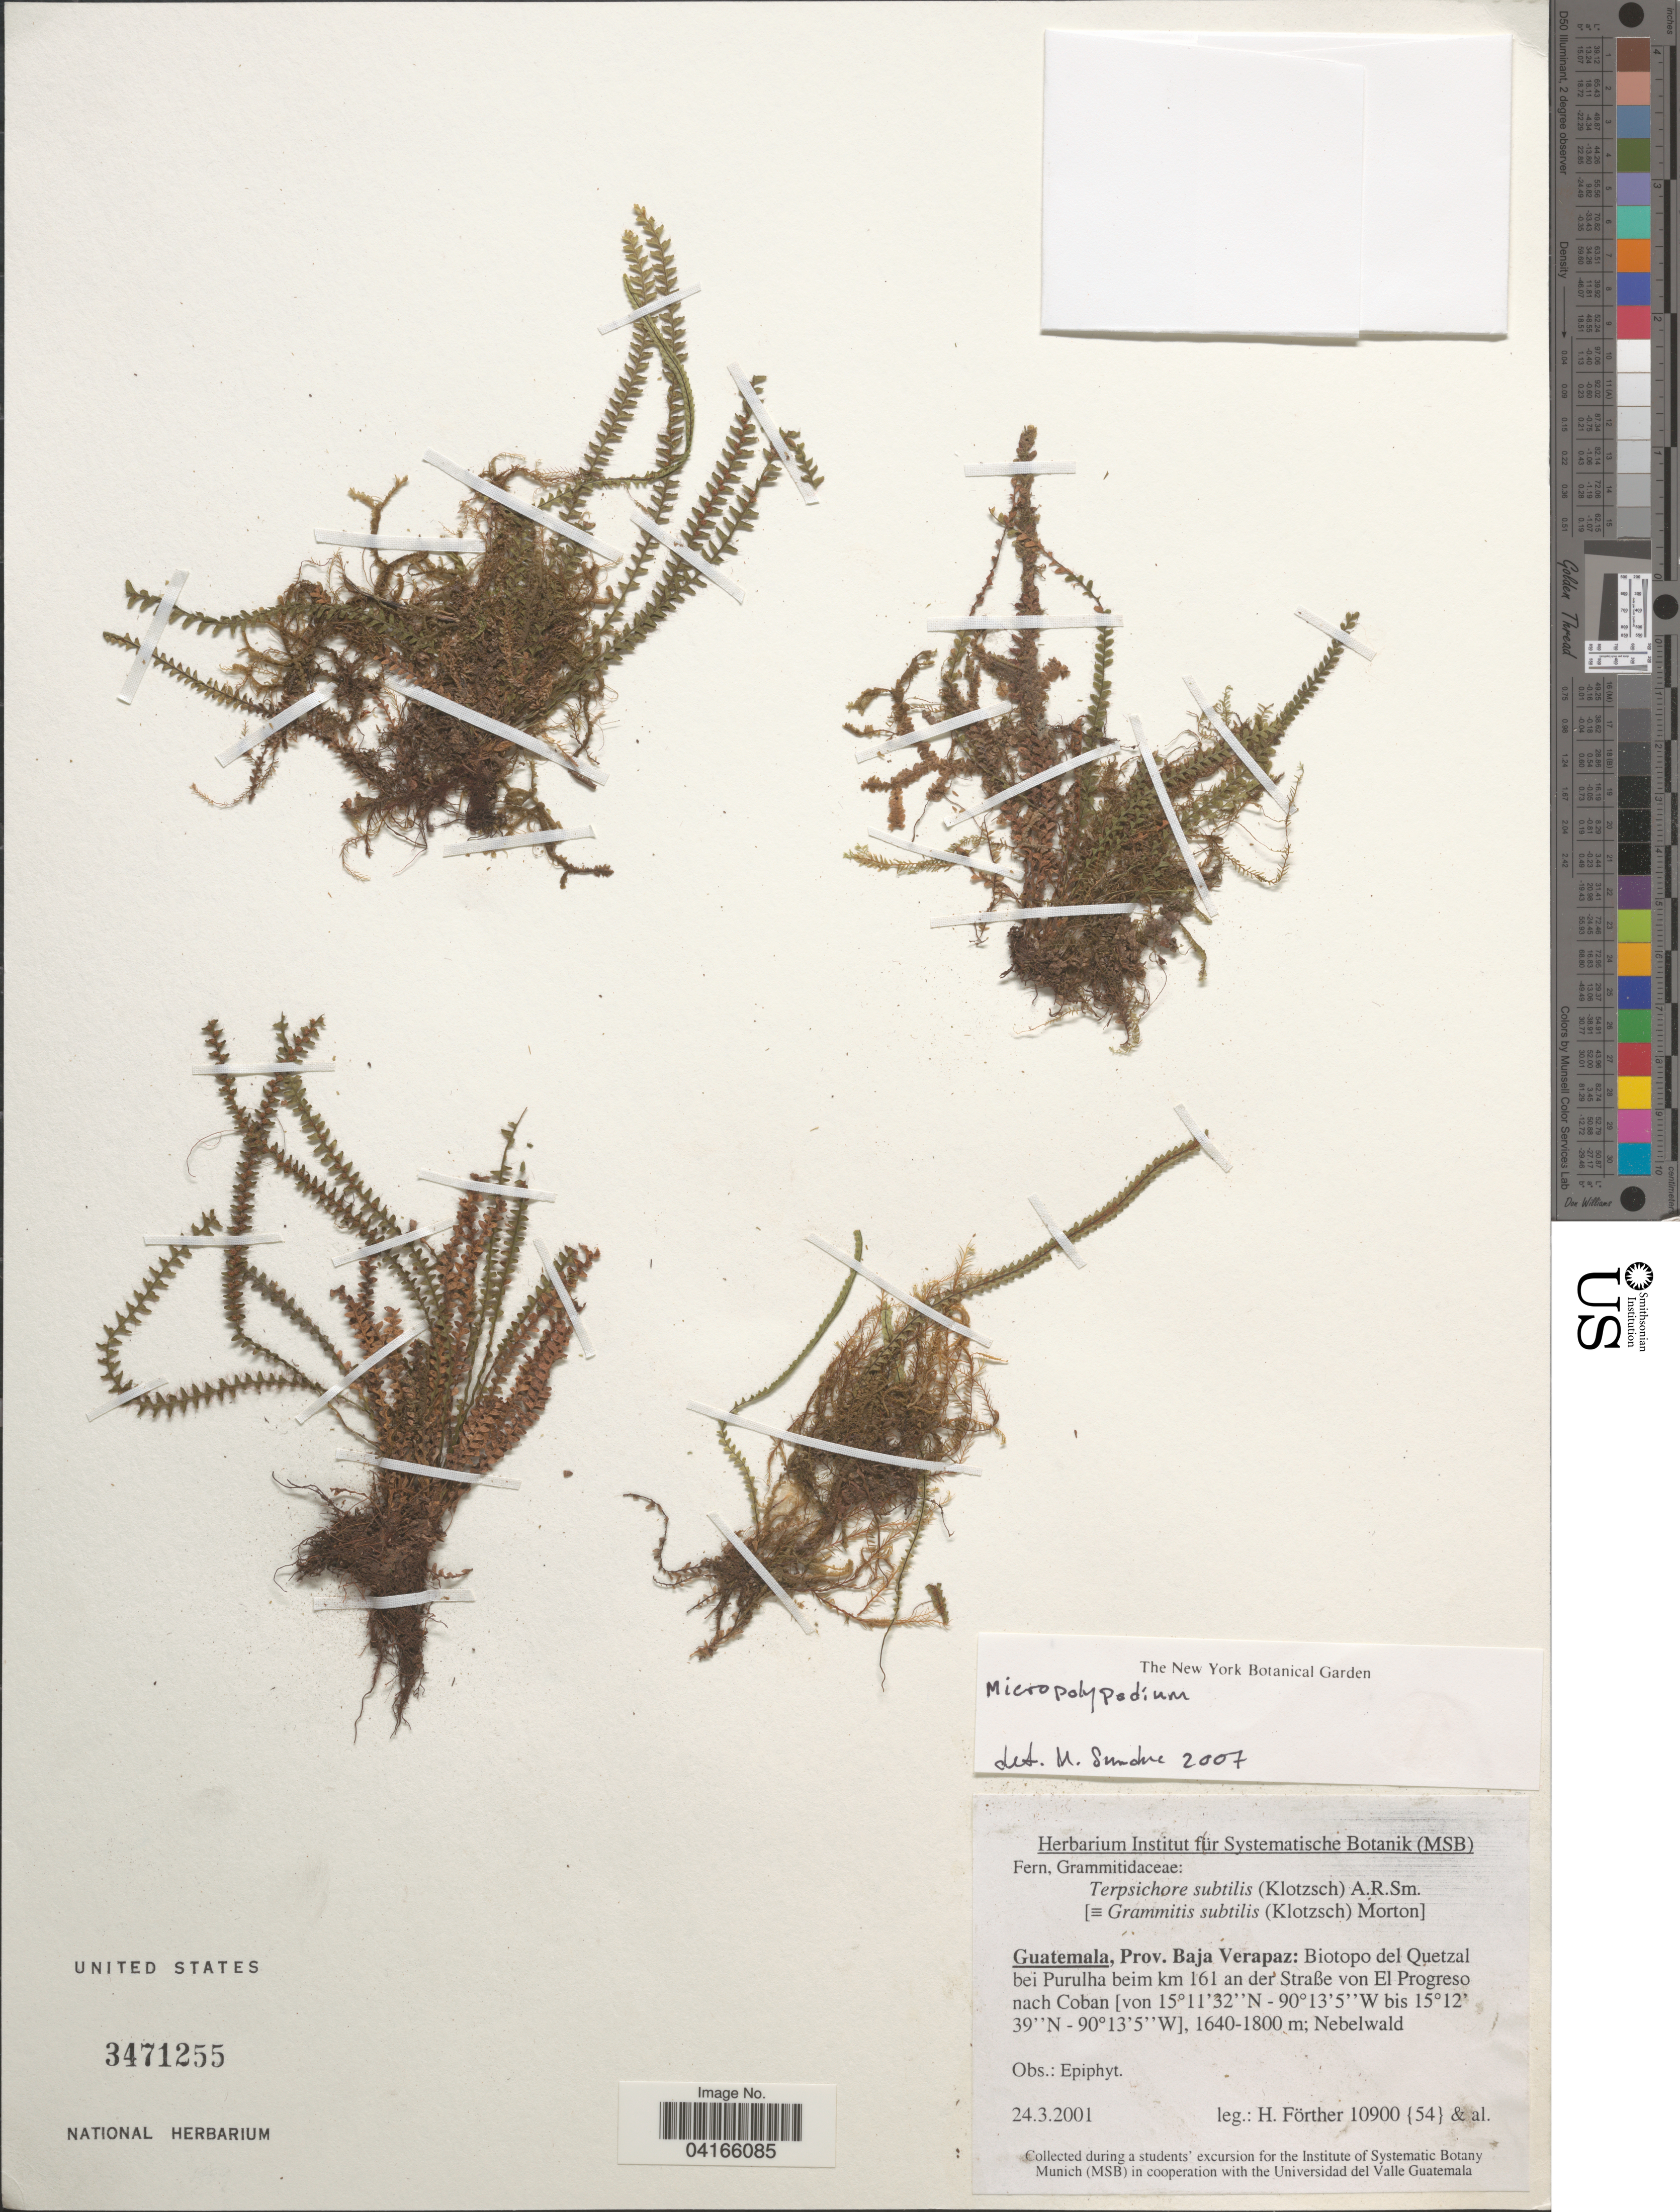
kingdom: Plantae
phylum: Tracheophyta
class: Polypodiopsida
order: Polypodiales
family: Polypodiaceae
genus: Micropolypodium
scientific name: Micropolypodium sp.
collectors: H. Förther & et al.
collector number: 10900/54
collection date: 2001-03-24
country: Guatemala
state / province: Baja Verapaz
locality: Biotopo del Quetzal bei Purulha beim km 161 and der Straße von El Progreso nach Coban; Nebelwald. Excursion for the Institute of Systematic Botanic Munich (MSB).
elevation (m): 1640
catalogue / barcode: US 3471255